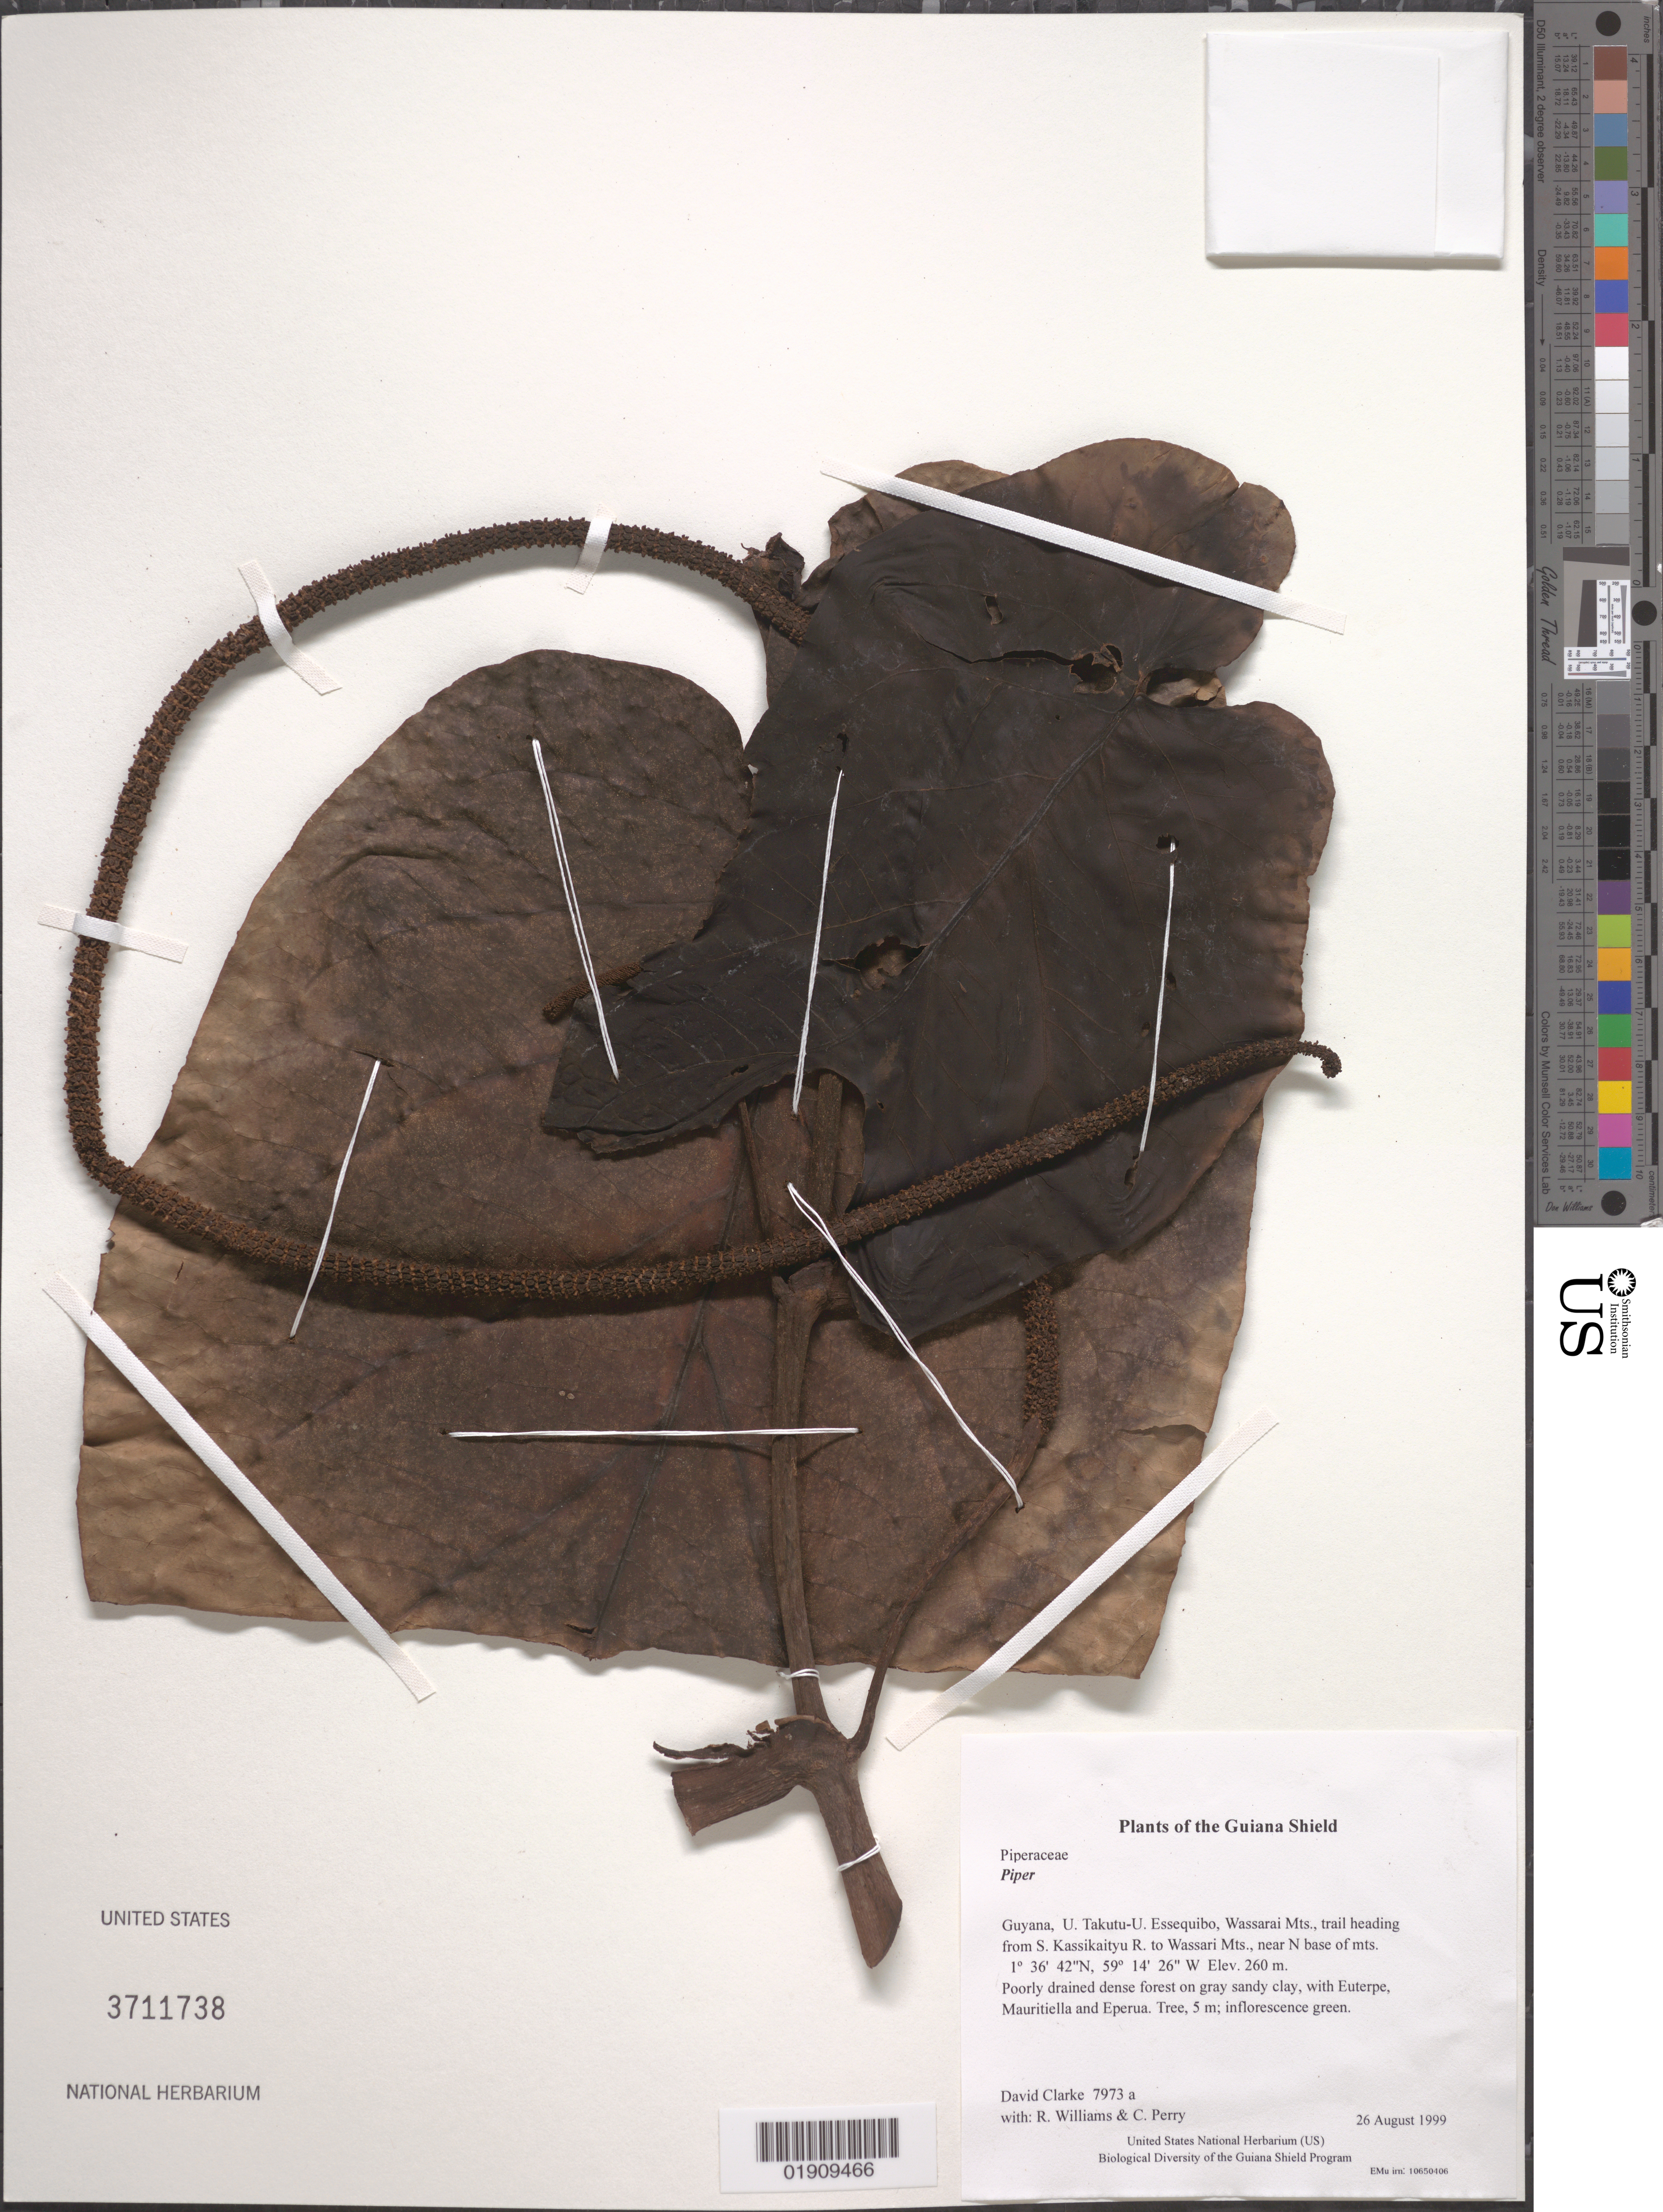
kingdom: Plantae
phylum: Tracheophyta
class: Magnoliopsida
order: Piperales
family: Piperaceae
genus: Piper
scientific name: Piper auritum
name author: Kunth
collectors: H. D. Clarke, R. Williams & C. Perry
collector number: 7973 a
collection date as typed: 26 August 1999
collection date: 1999-08-26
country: Guyana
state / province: U. Takutu-U. Essequibo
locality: Wassarai Mts., trail heading from S. Kassikaityu R. to Wassari Mts., near N base of mts.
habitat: Poorly drained dense forest on gray sandy clay, with Euterpe, Mauritiella and Eperua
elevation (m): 260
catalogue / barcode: US 3711738